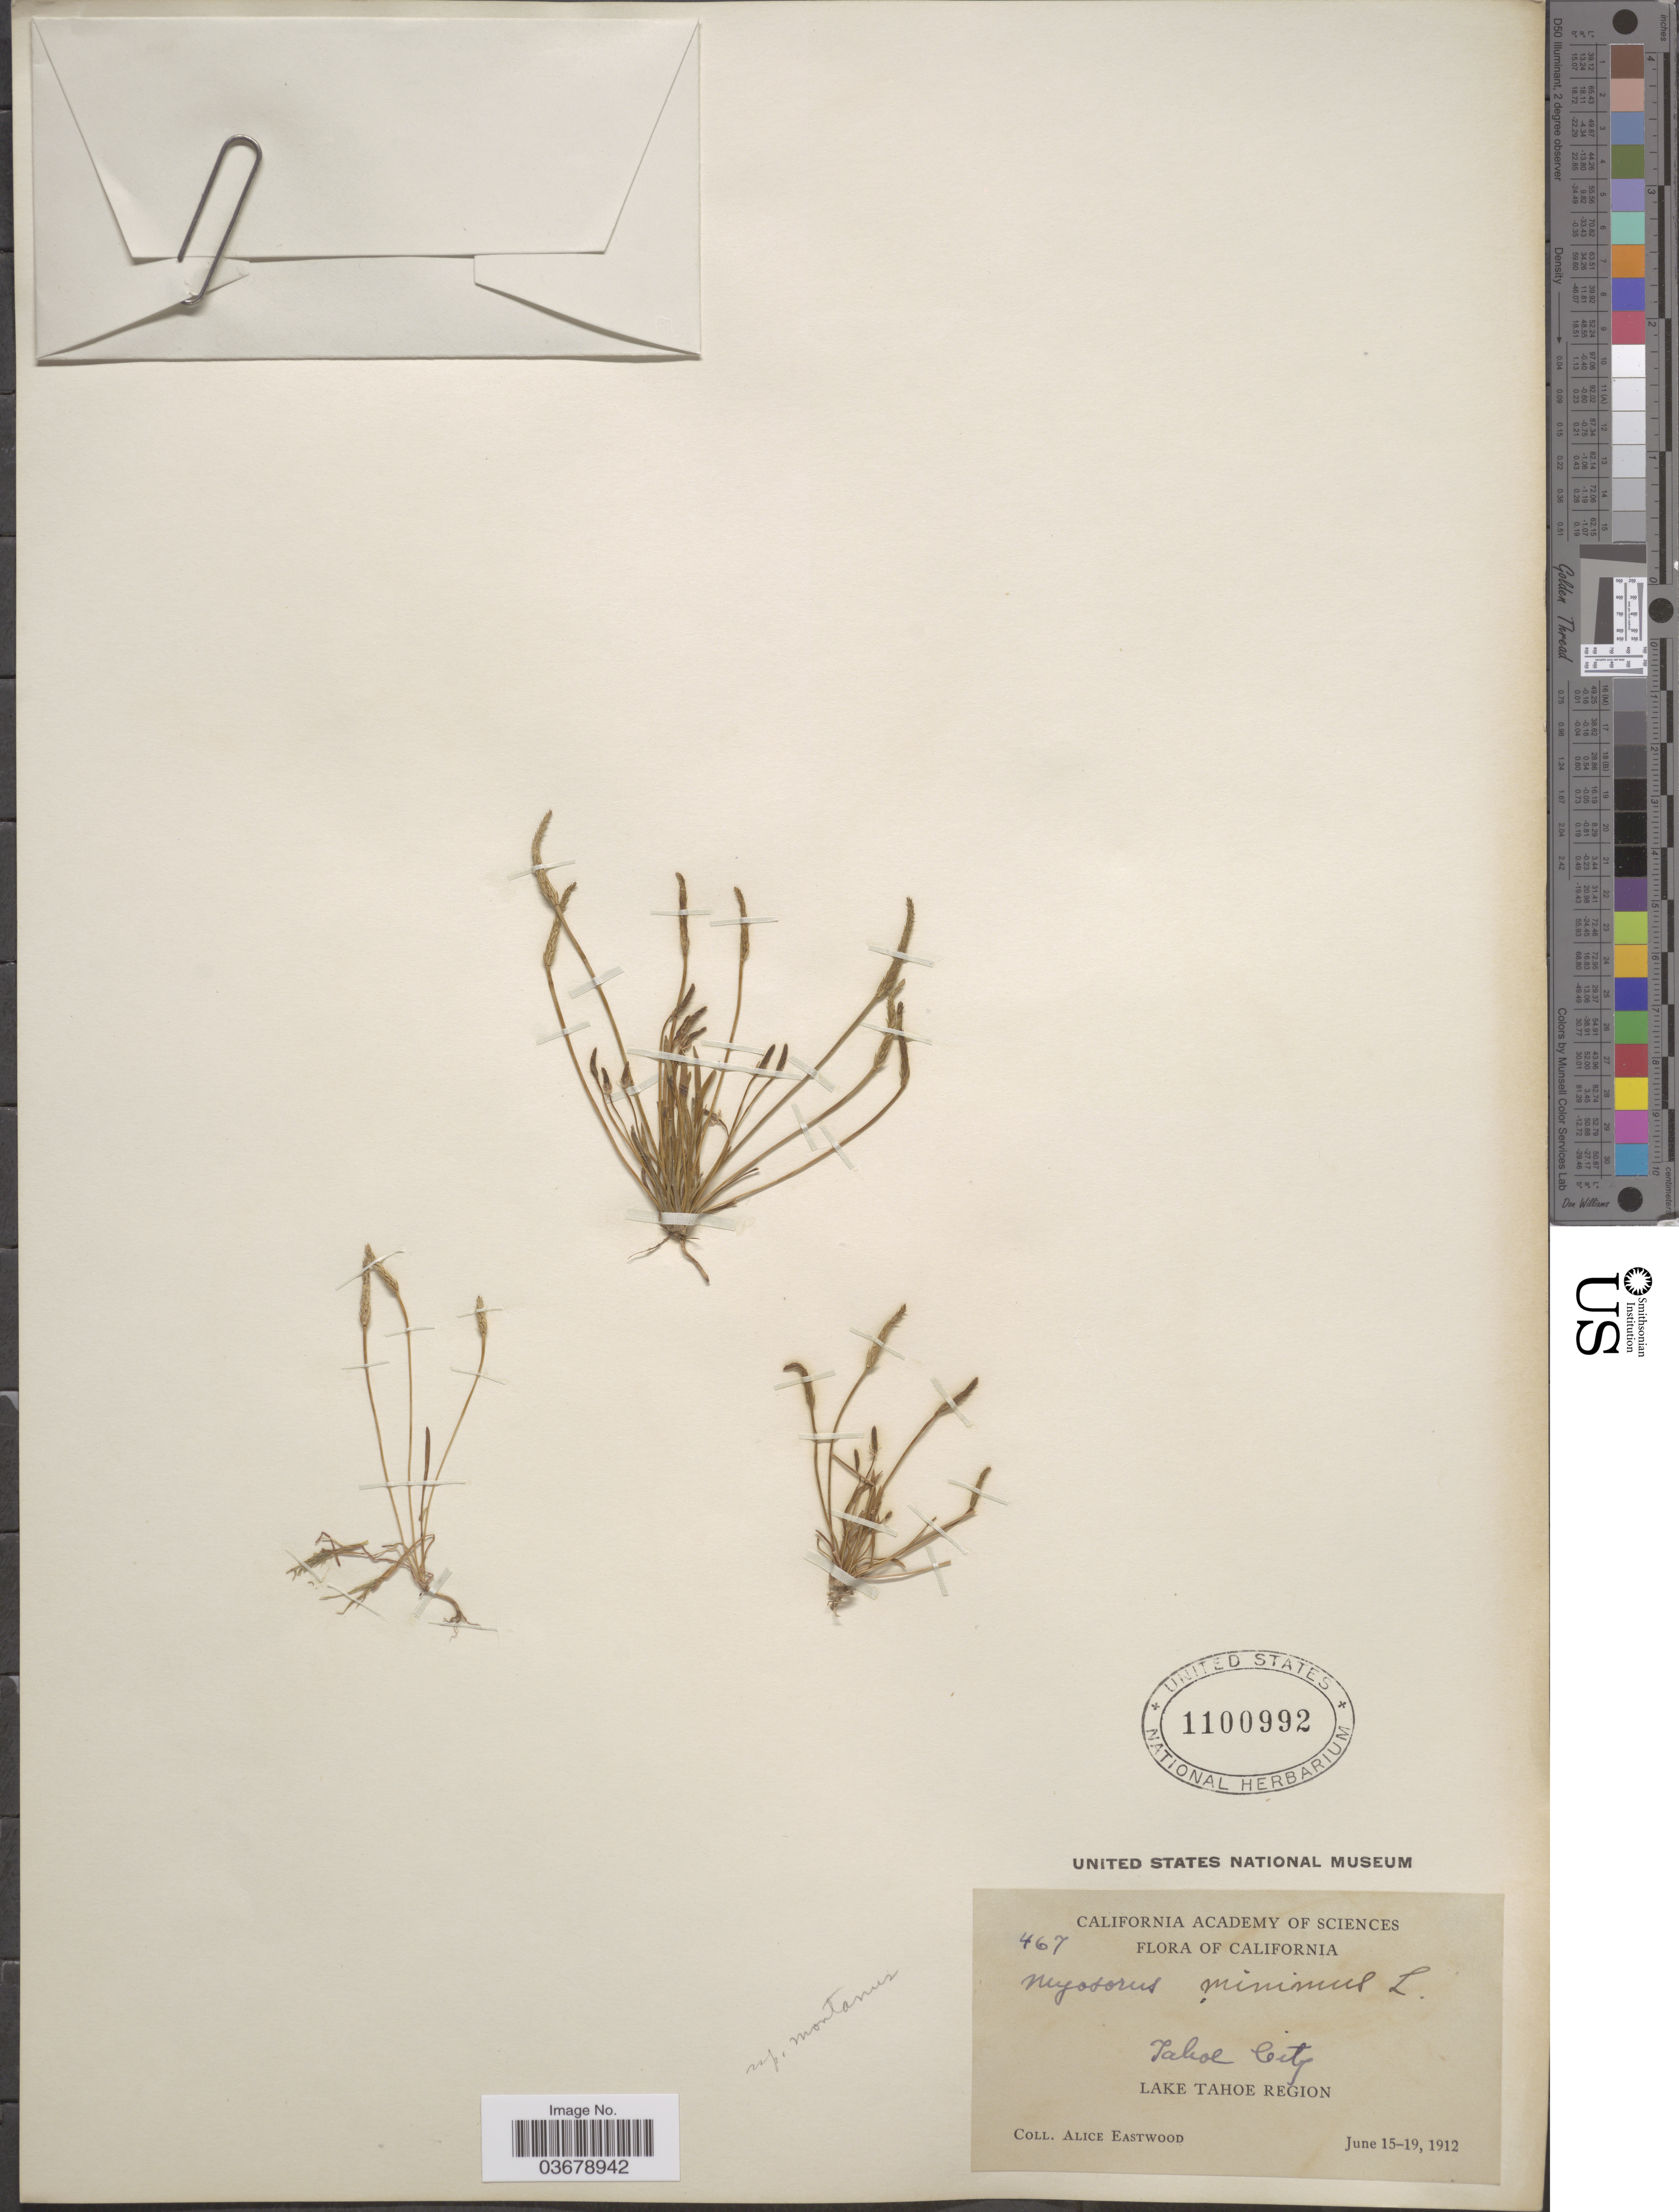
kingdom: Plantae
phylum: Tracheophyta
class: Magnoliopsida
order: Ranunculales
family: Ranunculaceae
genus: Myosurus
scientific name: Myosurus lepturus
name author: (A. Gray) Howell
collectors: A. Eastwood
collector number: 467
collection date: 1912-06-15/1912-06-19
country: United States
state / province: California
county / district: Placer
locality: Tahoe City. Lake Tahoe Region.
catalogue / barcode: US 1100992